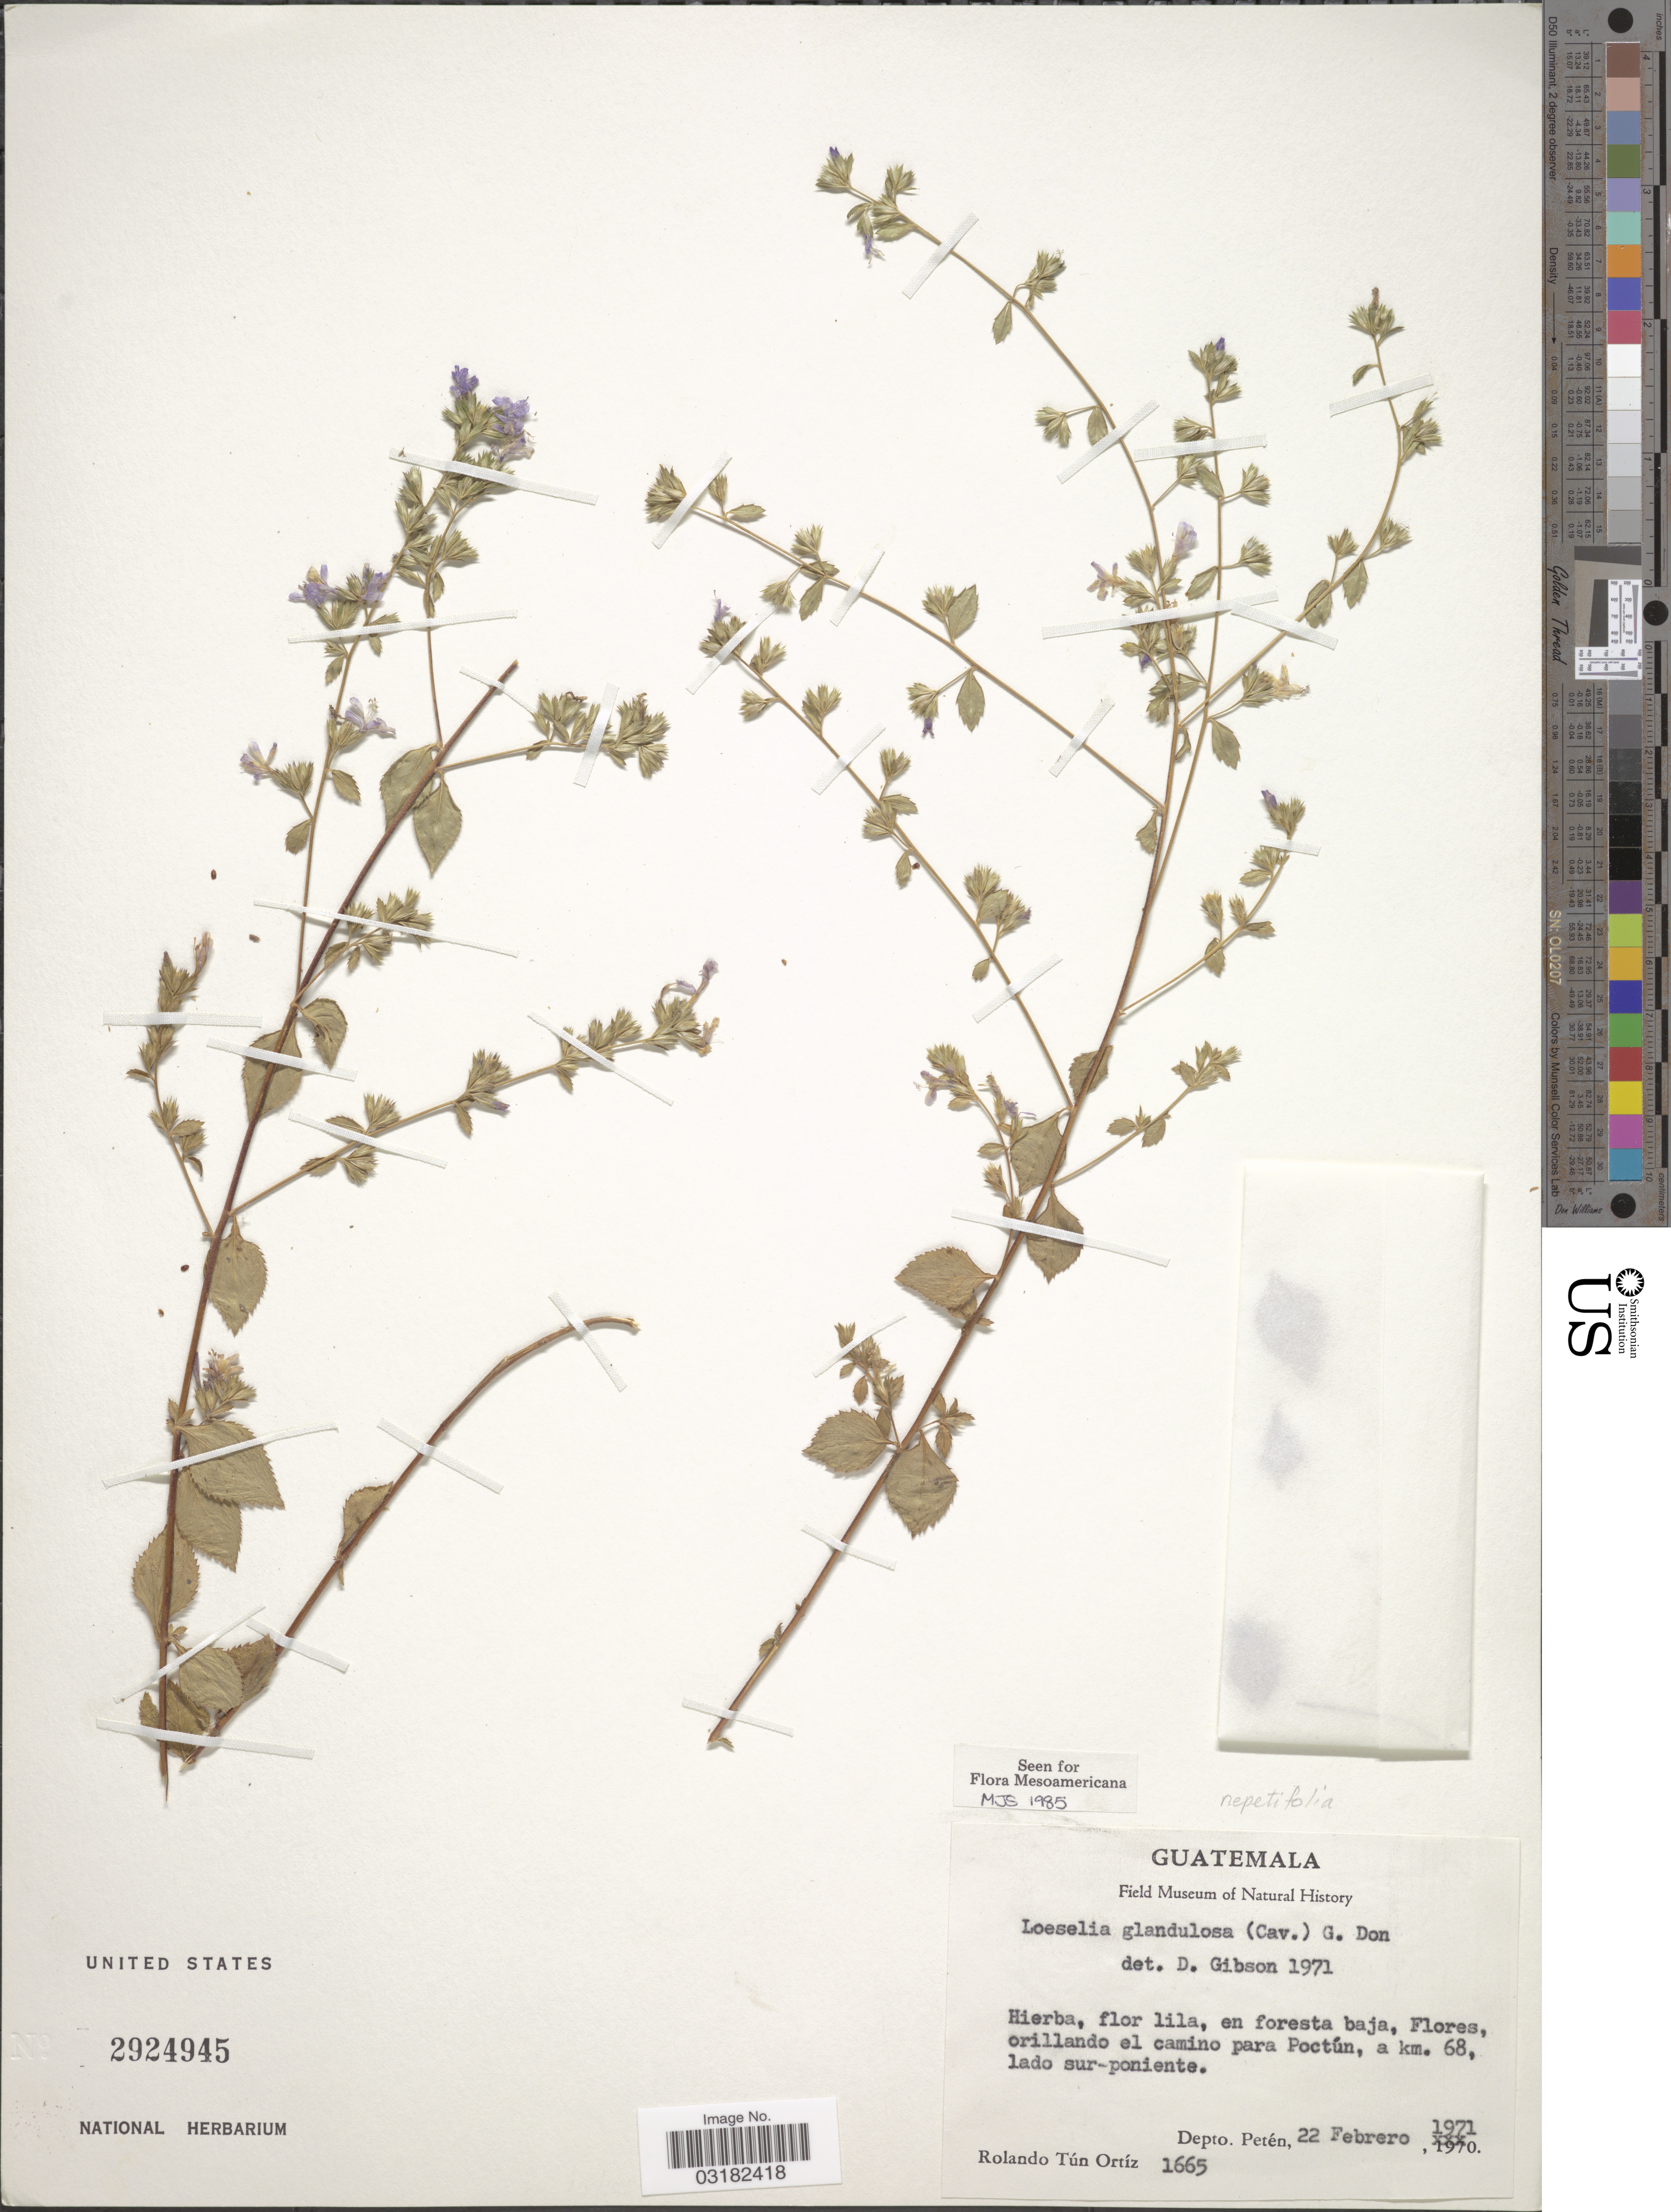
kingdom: Plantae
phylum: Tracheophyta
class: Magnoliopsida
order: Ericales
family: Polemoniaceae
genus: Loeselia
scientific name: Loeselia glandulosa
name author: (Cav.) G. Don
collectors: R. T. Ortíz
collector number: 1665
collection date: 1971-02-22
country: Guatemala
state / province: El Petén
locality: Orillando el camino para Poctún, a km. 68, lado sur-poniente. Depot. Petén.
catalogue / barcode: US 2924945